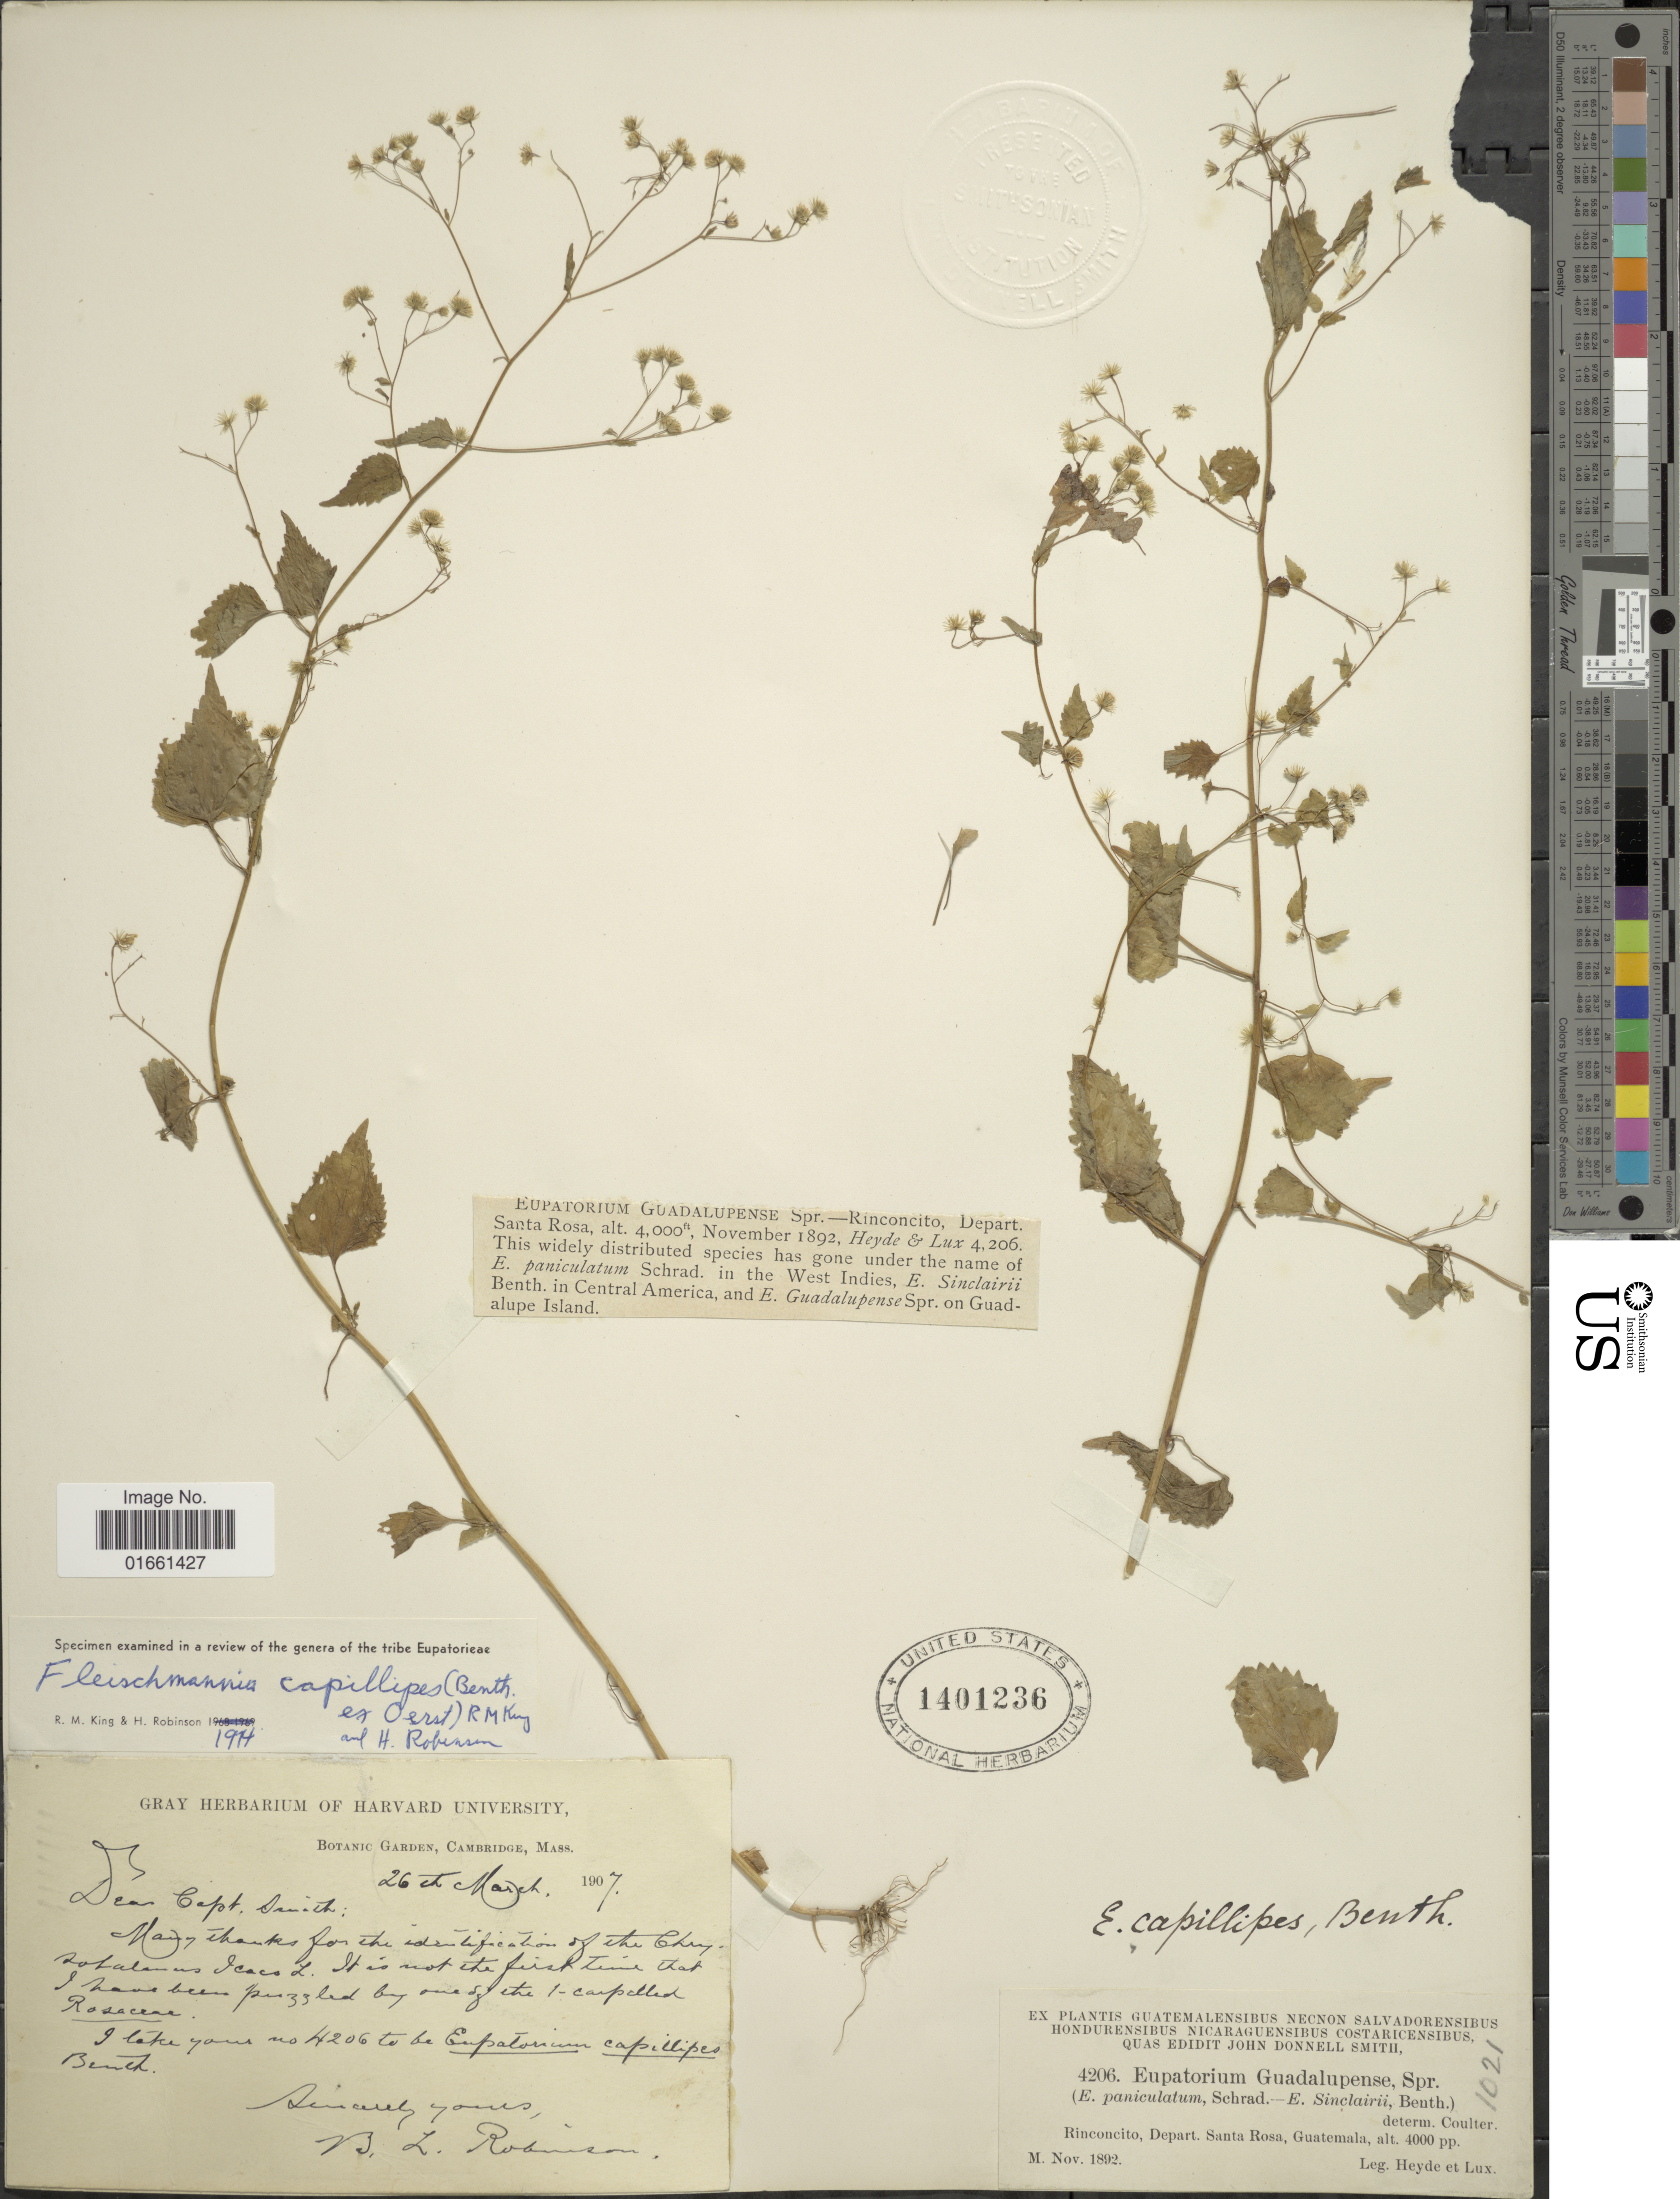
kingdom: Plantae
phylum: Tracheophyta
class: Magnoliopsida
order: Asterales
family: Asteraceae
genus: Fleischmannia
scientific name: Fleischmannia capillipes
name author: (Benth. ex Oerst.) R.M. King & H. Rob.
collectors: Heyde & Lux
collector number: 4206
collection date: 1892-11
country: Guatemala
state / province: Santa Rosa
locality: Rinconcito, Depart. Santa Rosa.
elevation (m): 1219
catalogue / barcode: US 1401236